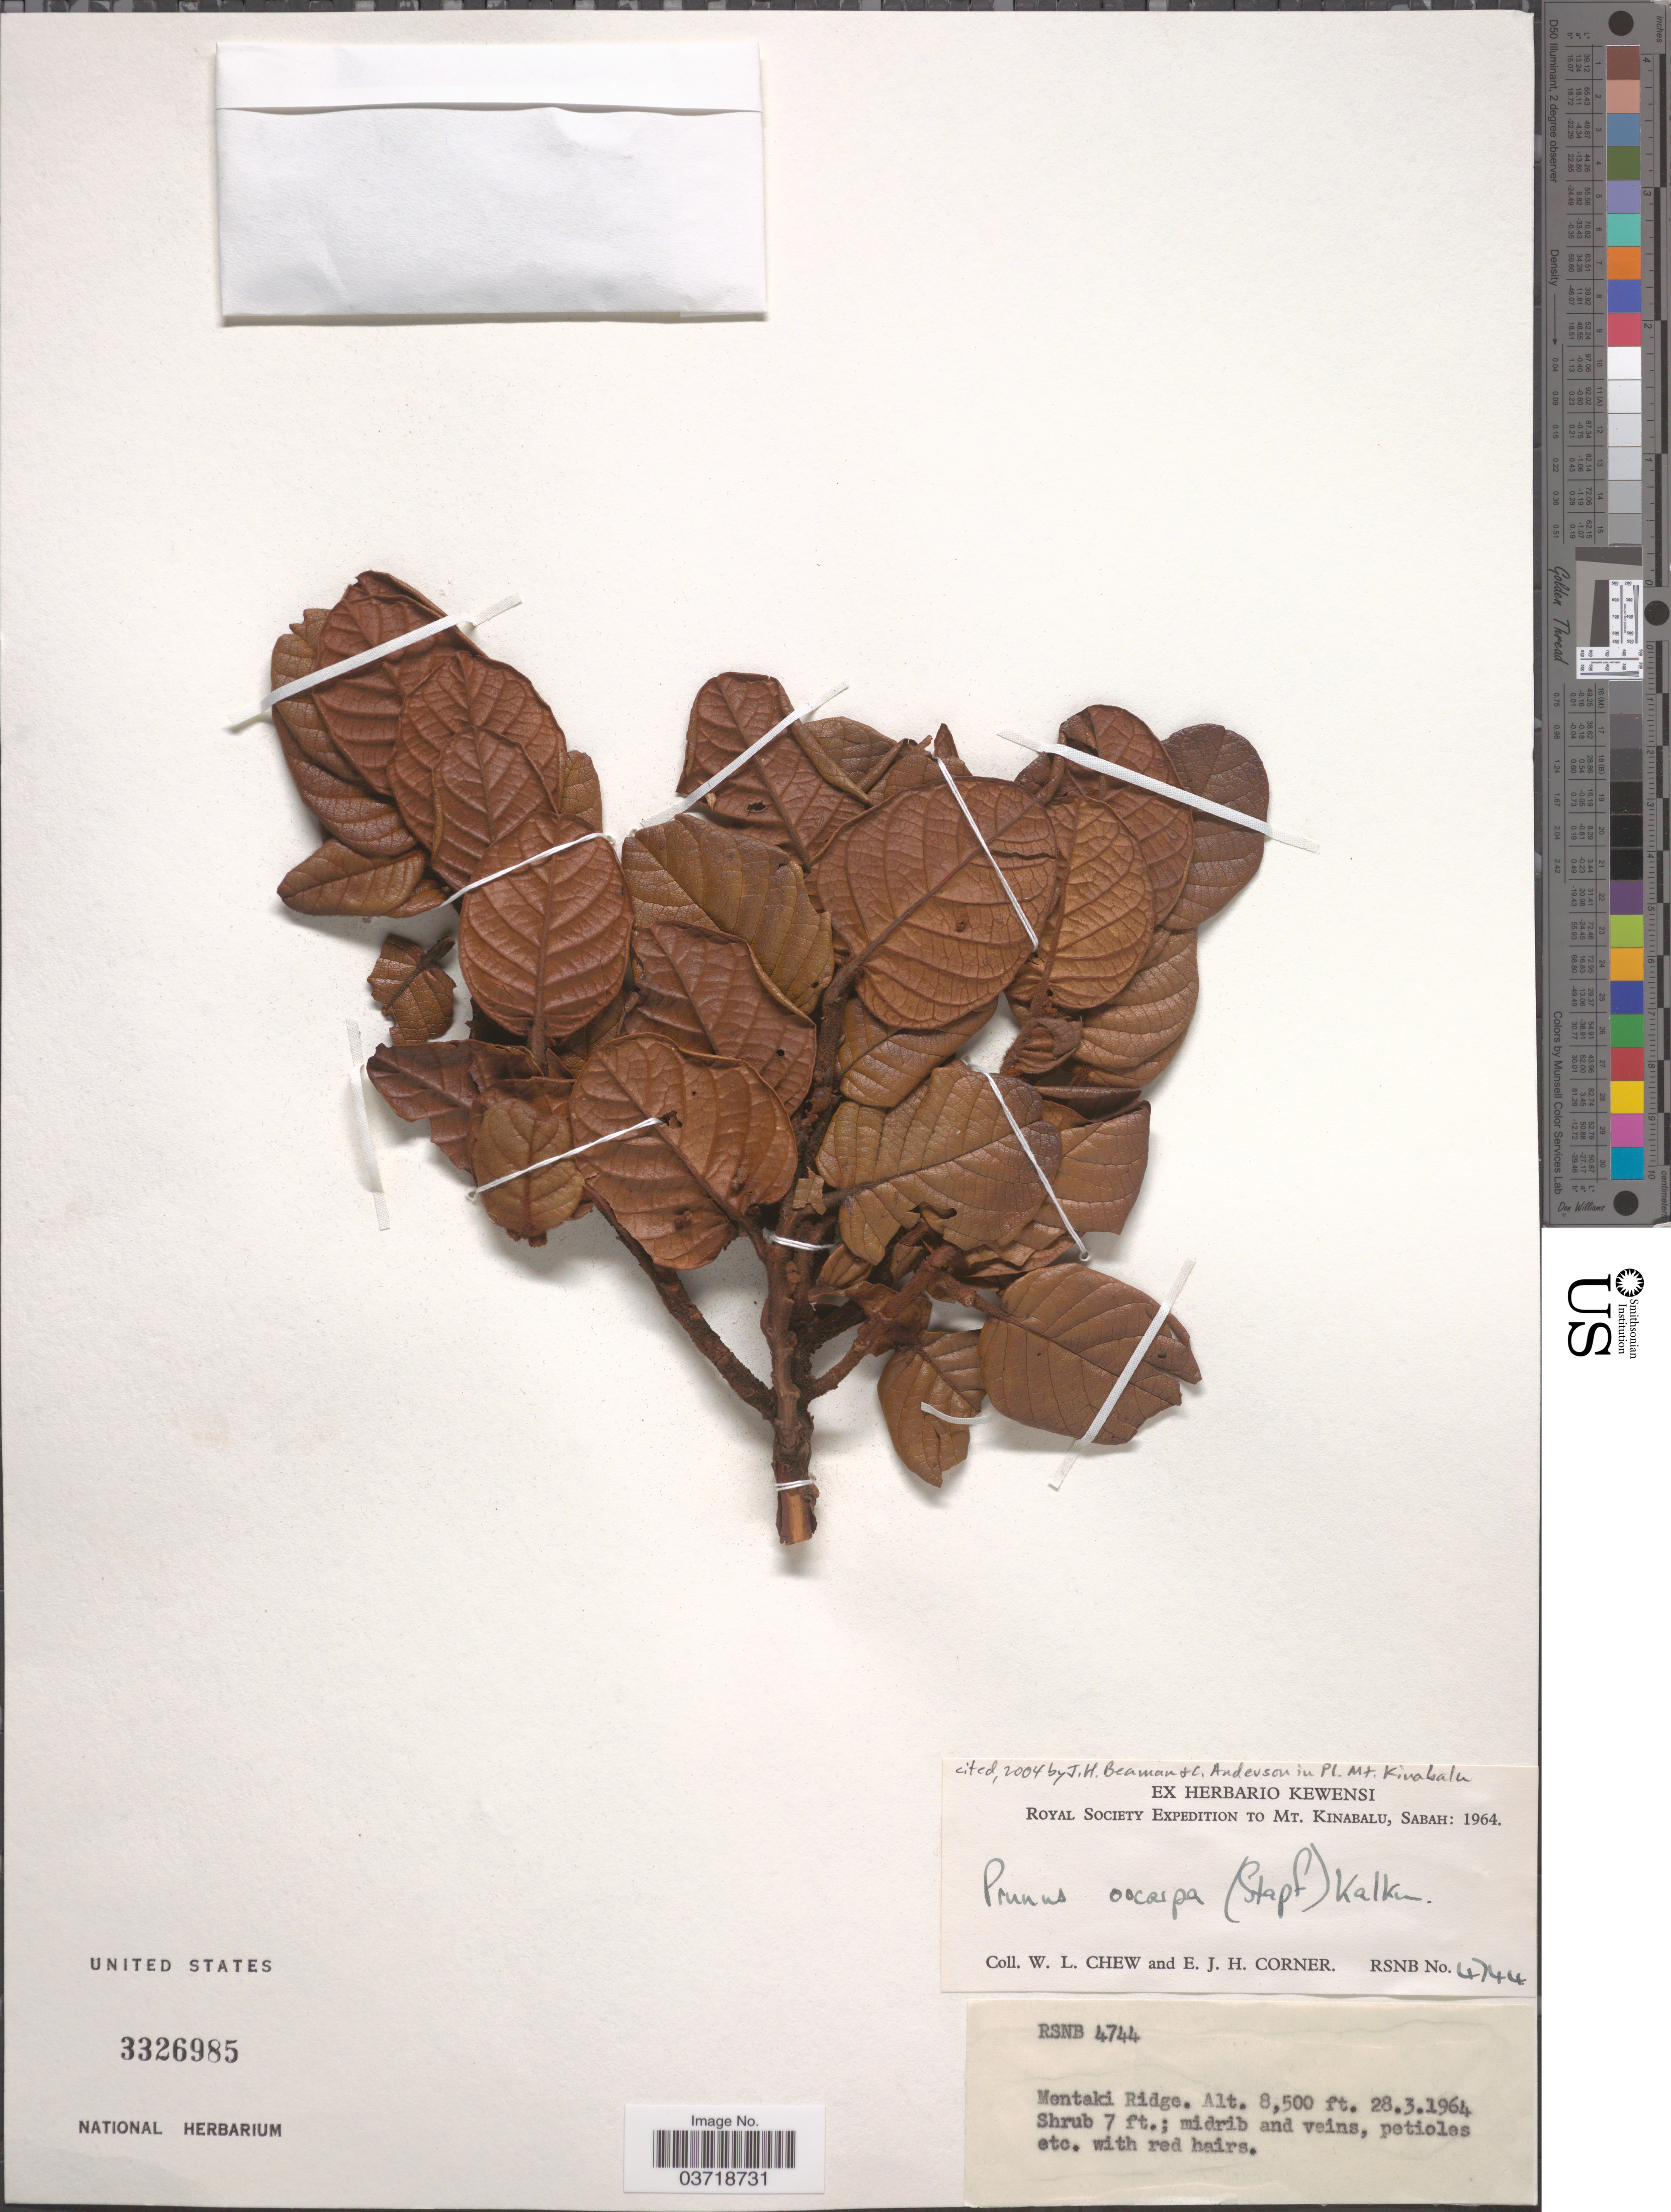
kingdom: Plantae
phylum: Tracheophyta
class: Magnoliopsida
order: Rosales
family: Rosaceae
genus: Prunus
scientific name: Prunus oocarpa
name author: (Stapf) Kalkman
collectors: W. Chew & E. Corner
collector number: RSNB 4744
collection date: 1964-03-28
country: Malaysia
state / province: Sabah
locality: Mt. Kinabalu. Mentaki Ridge.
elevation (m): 2591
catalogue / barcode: US 3326985